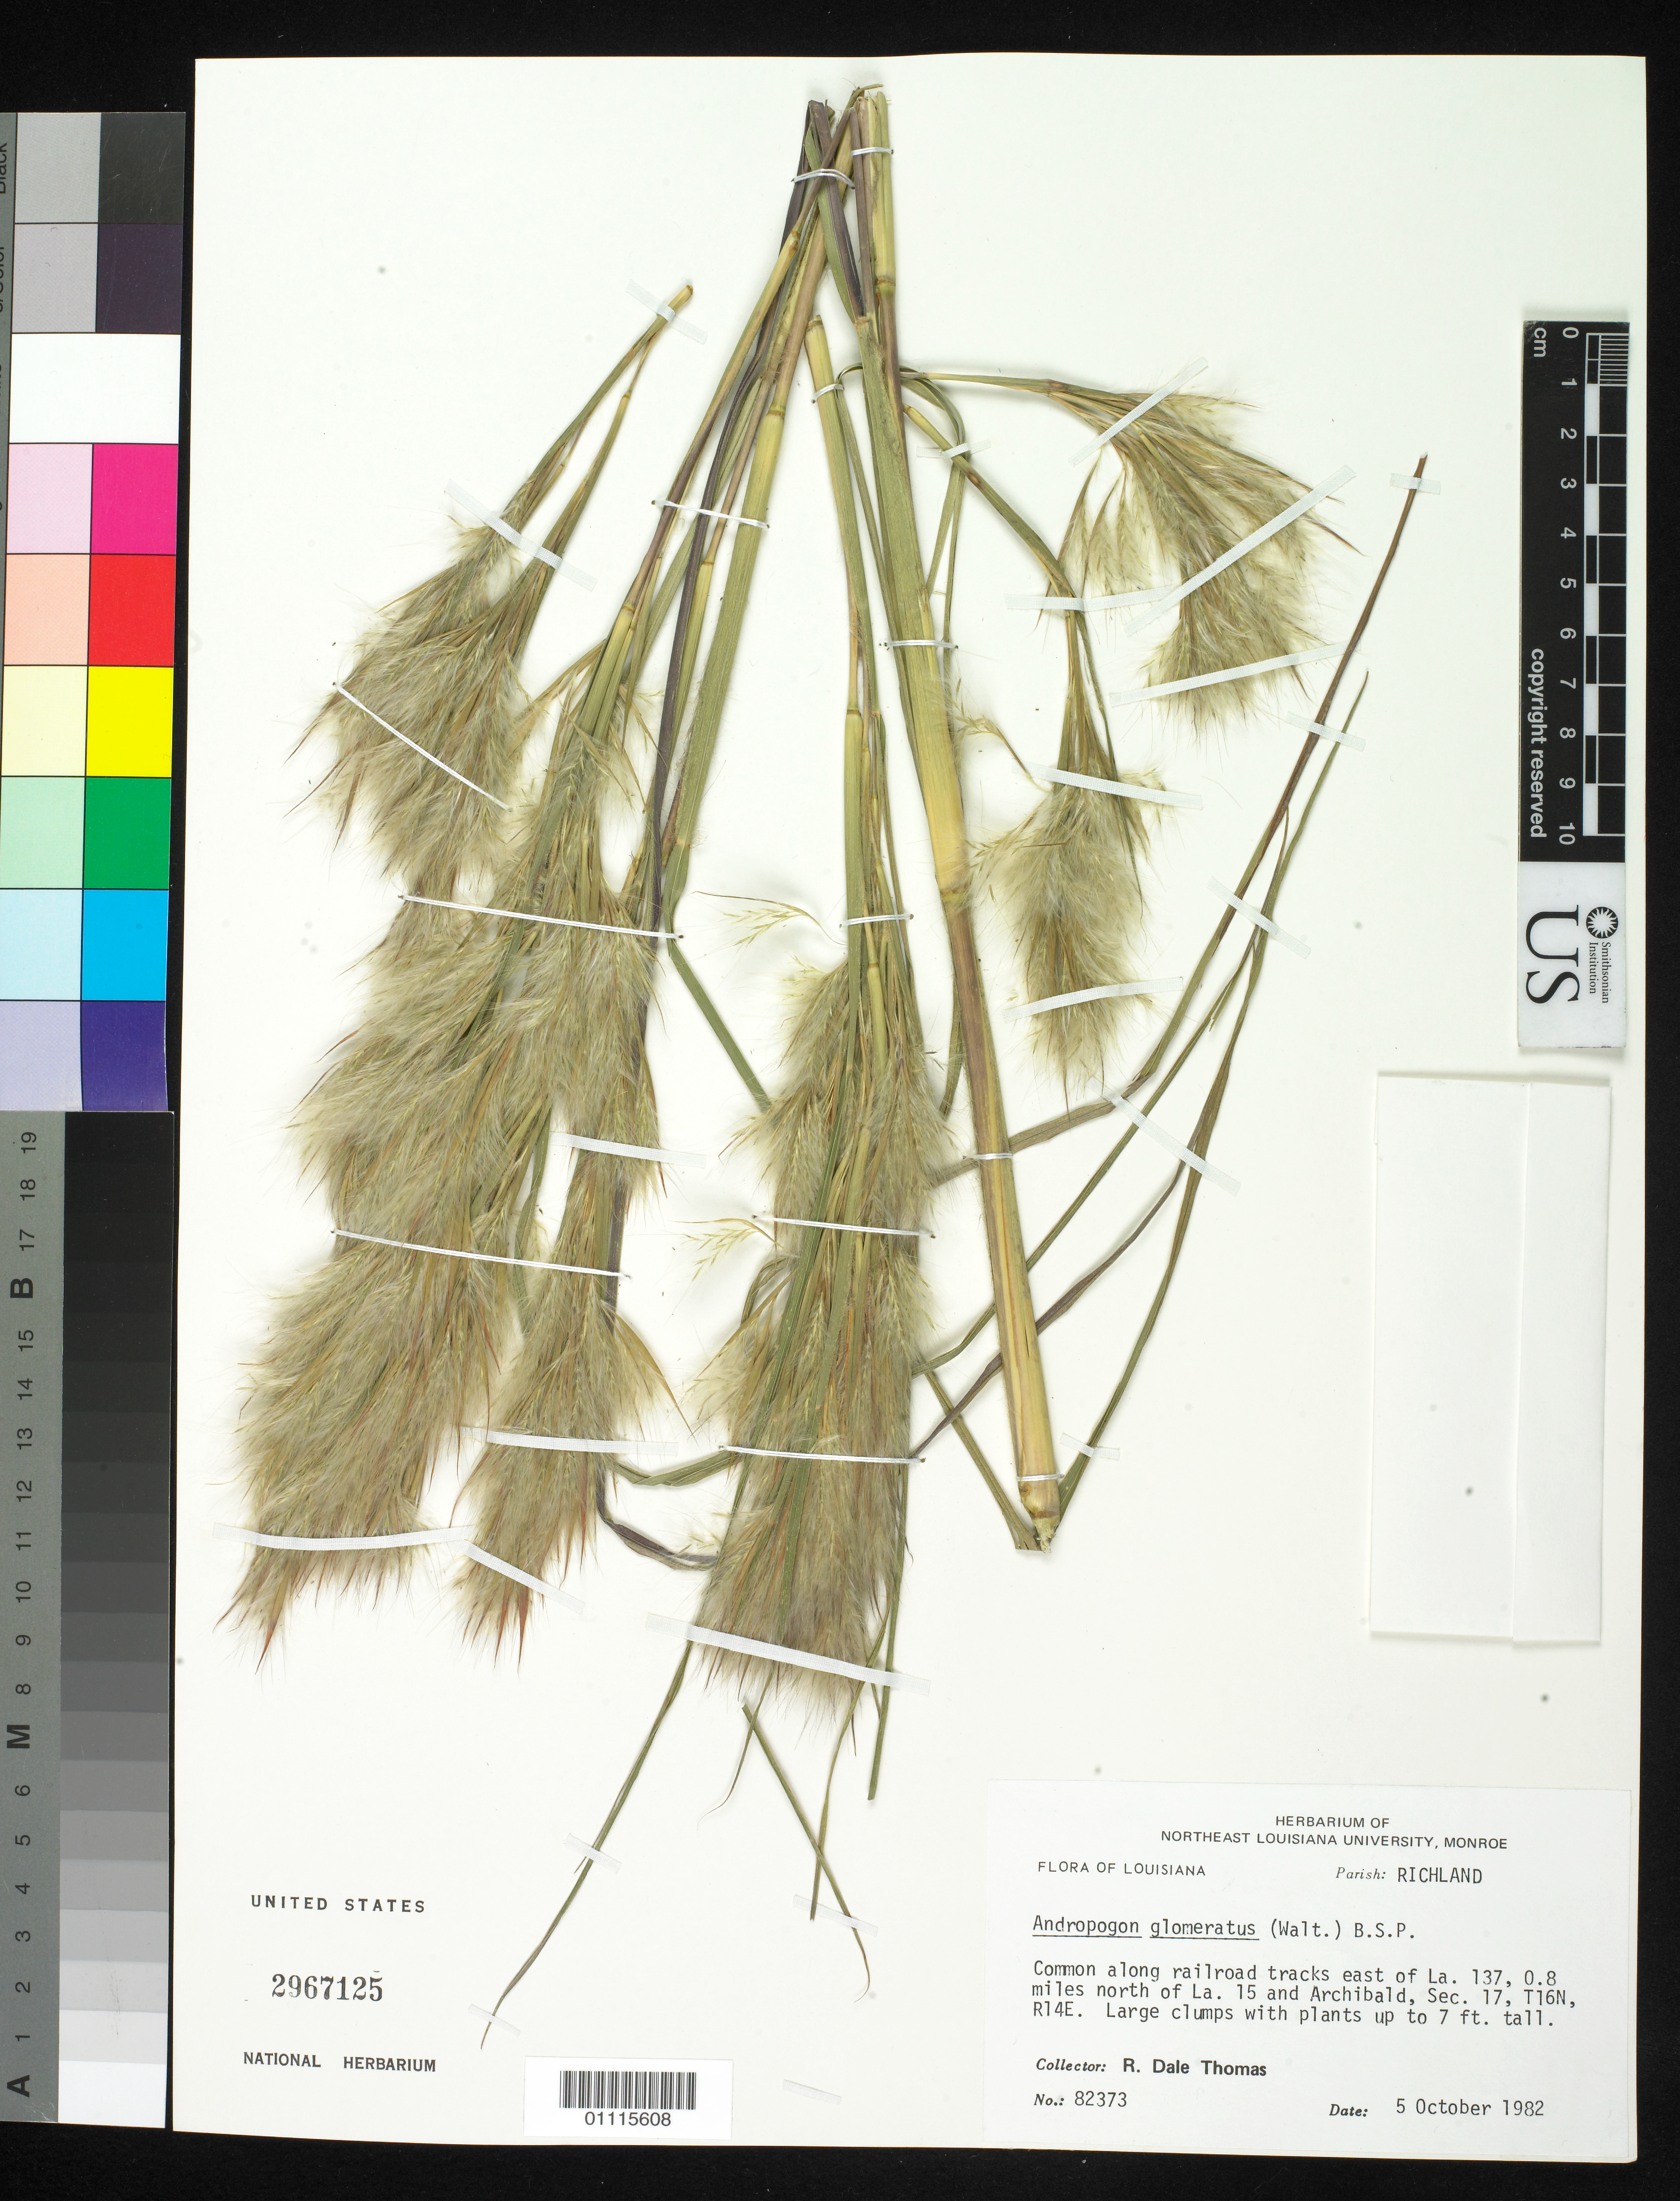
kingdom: Plantae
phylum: Tracheophyta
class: Liliopsida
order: Poales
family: Poaceae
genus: Andropogon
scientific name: Andropogon glomeratus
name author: (Walter) Britton, Stearns & Poggenb.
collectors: R. Thomas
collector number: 82373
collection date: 1982-10-05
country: United States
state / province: Louisiana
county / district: Richland Parish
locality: along railroad tracks E of La. 137, 0.8 mi. N of La. 15 and Archibald.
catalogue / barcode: US 2967125